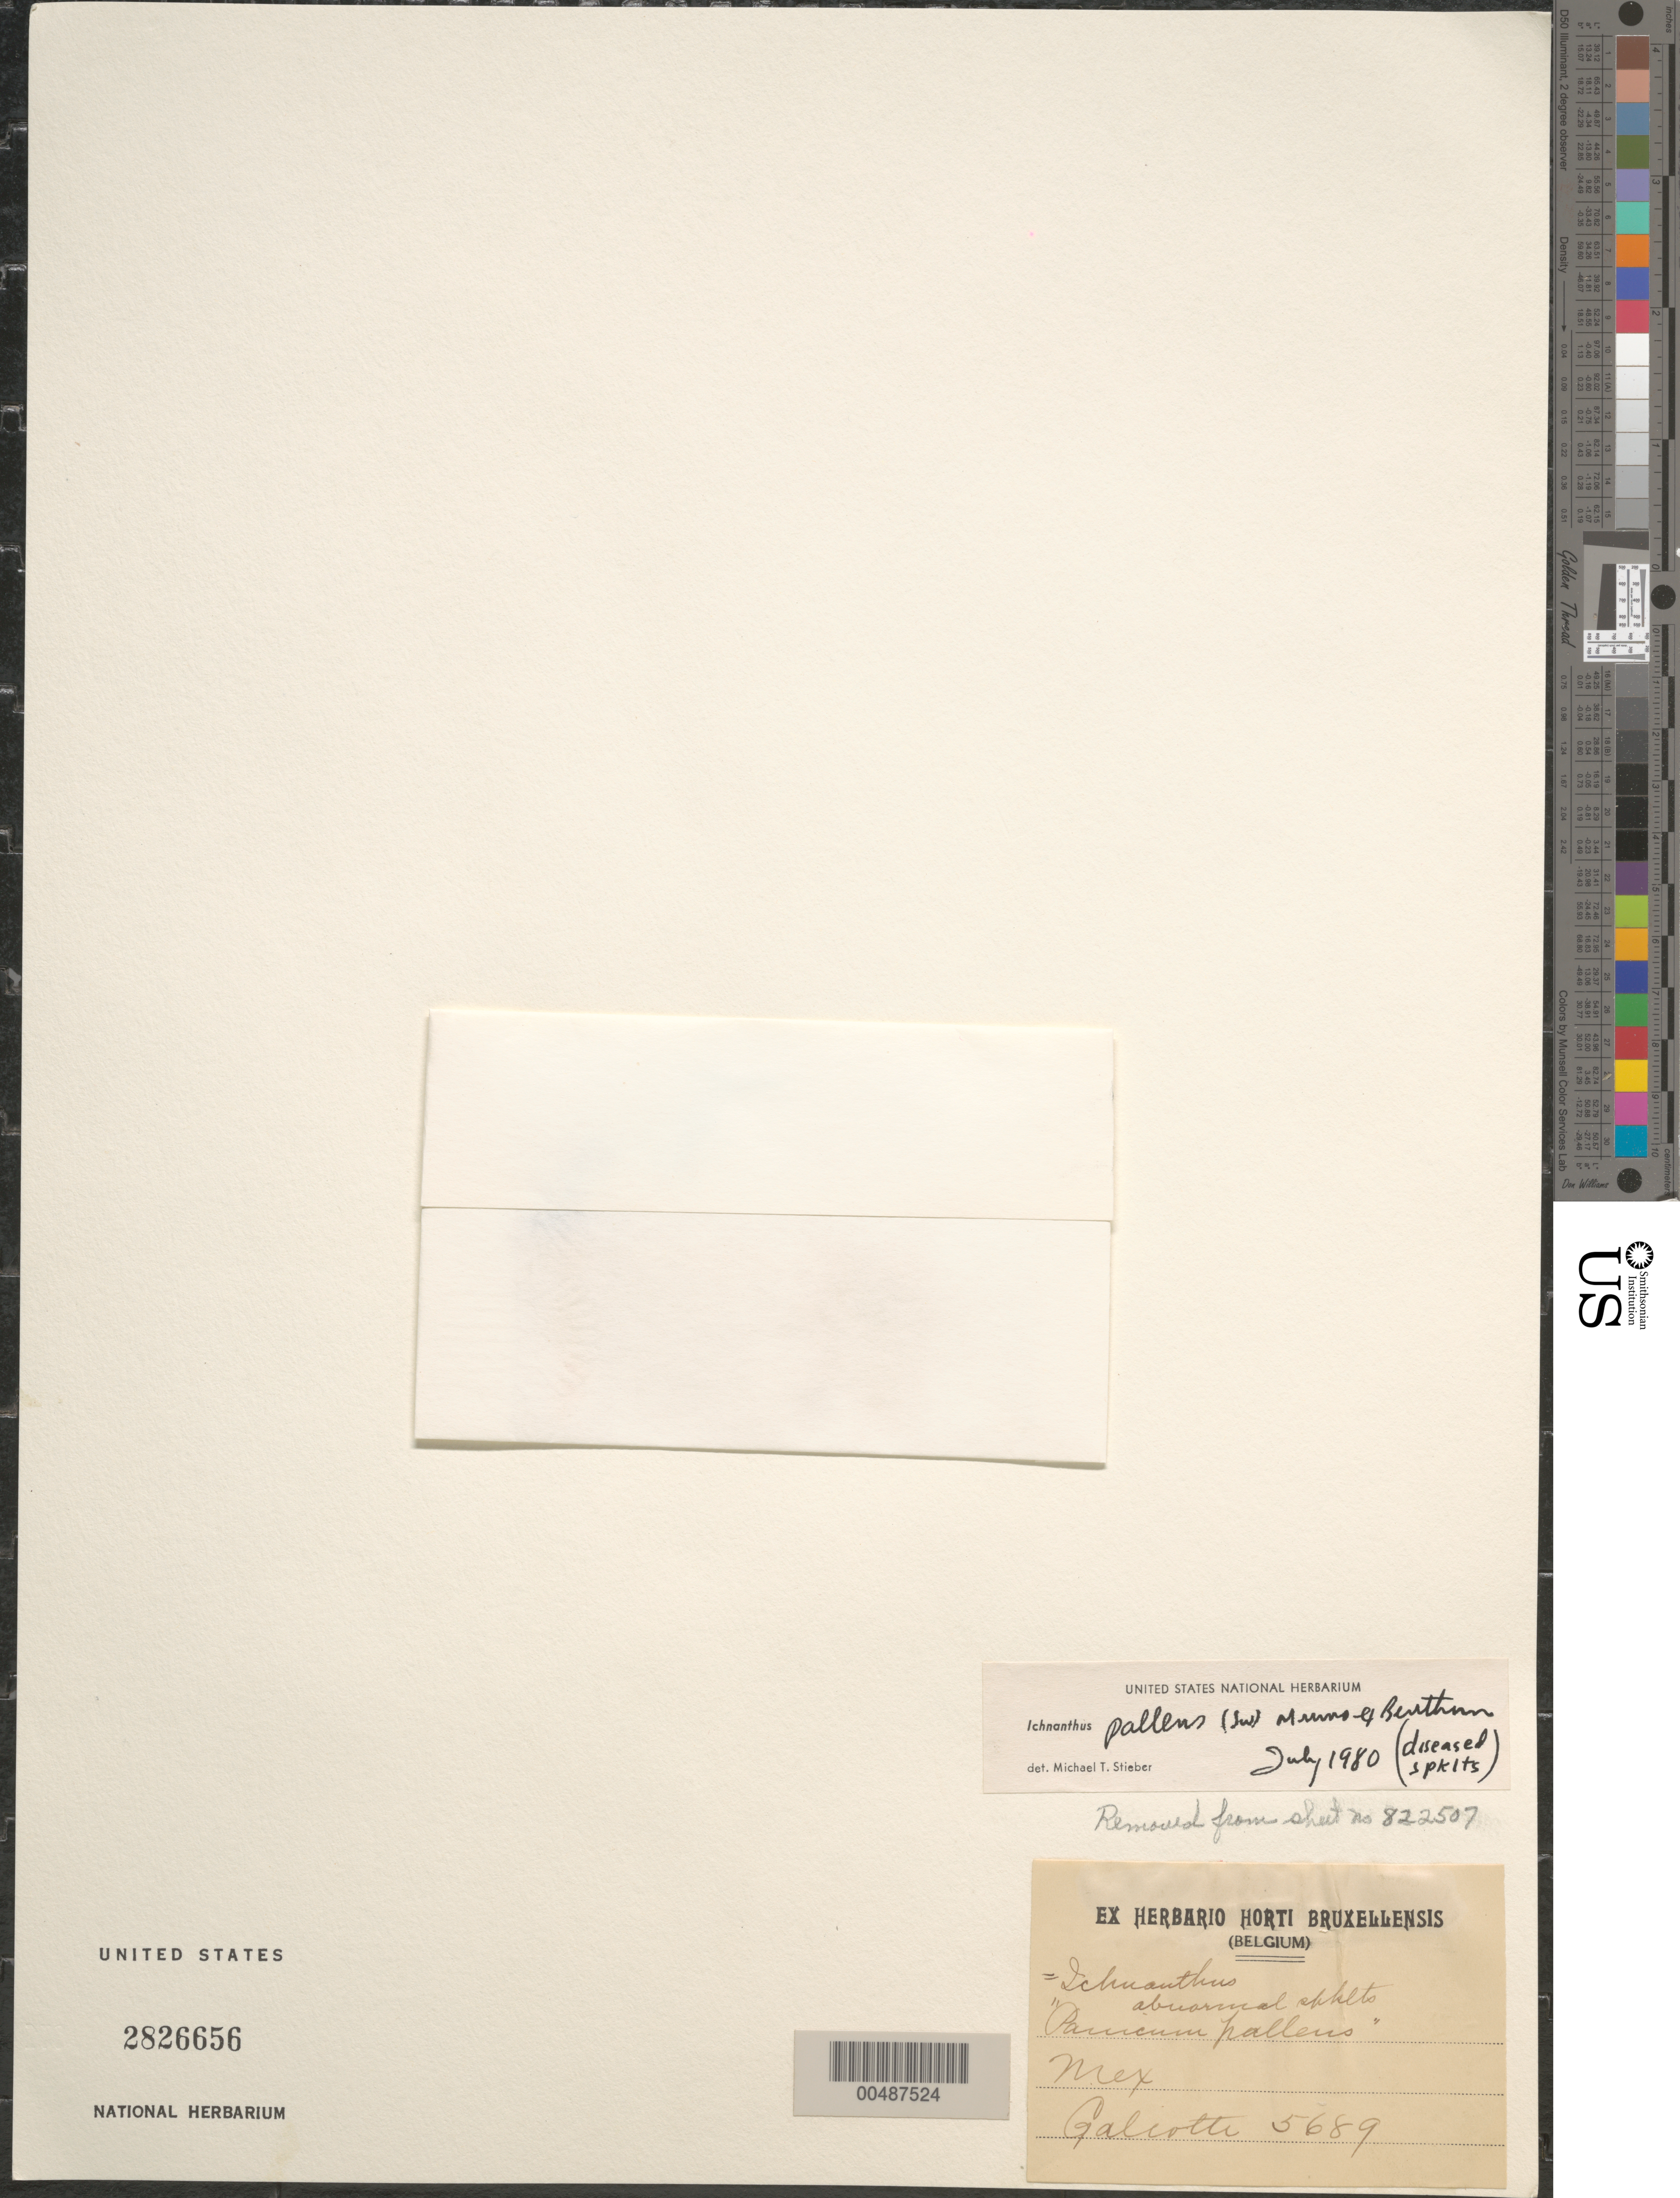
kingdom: Plantae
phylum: Tracheophyta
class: Liliopsida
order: Poales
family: Poaceae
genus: Ichnanthus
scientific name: Ichnanthus pallens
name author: (Sw.) Munro ex Benth.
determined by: Stieber, M. T.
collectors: H. G. Galeotti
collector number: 5689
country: Mexico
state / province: Durango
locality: San Ramon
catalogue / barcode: US 2826656